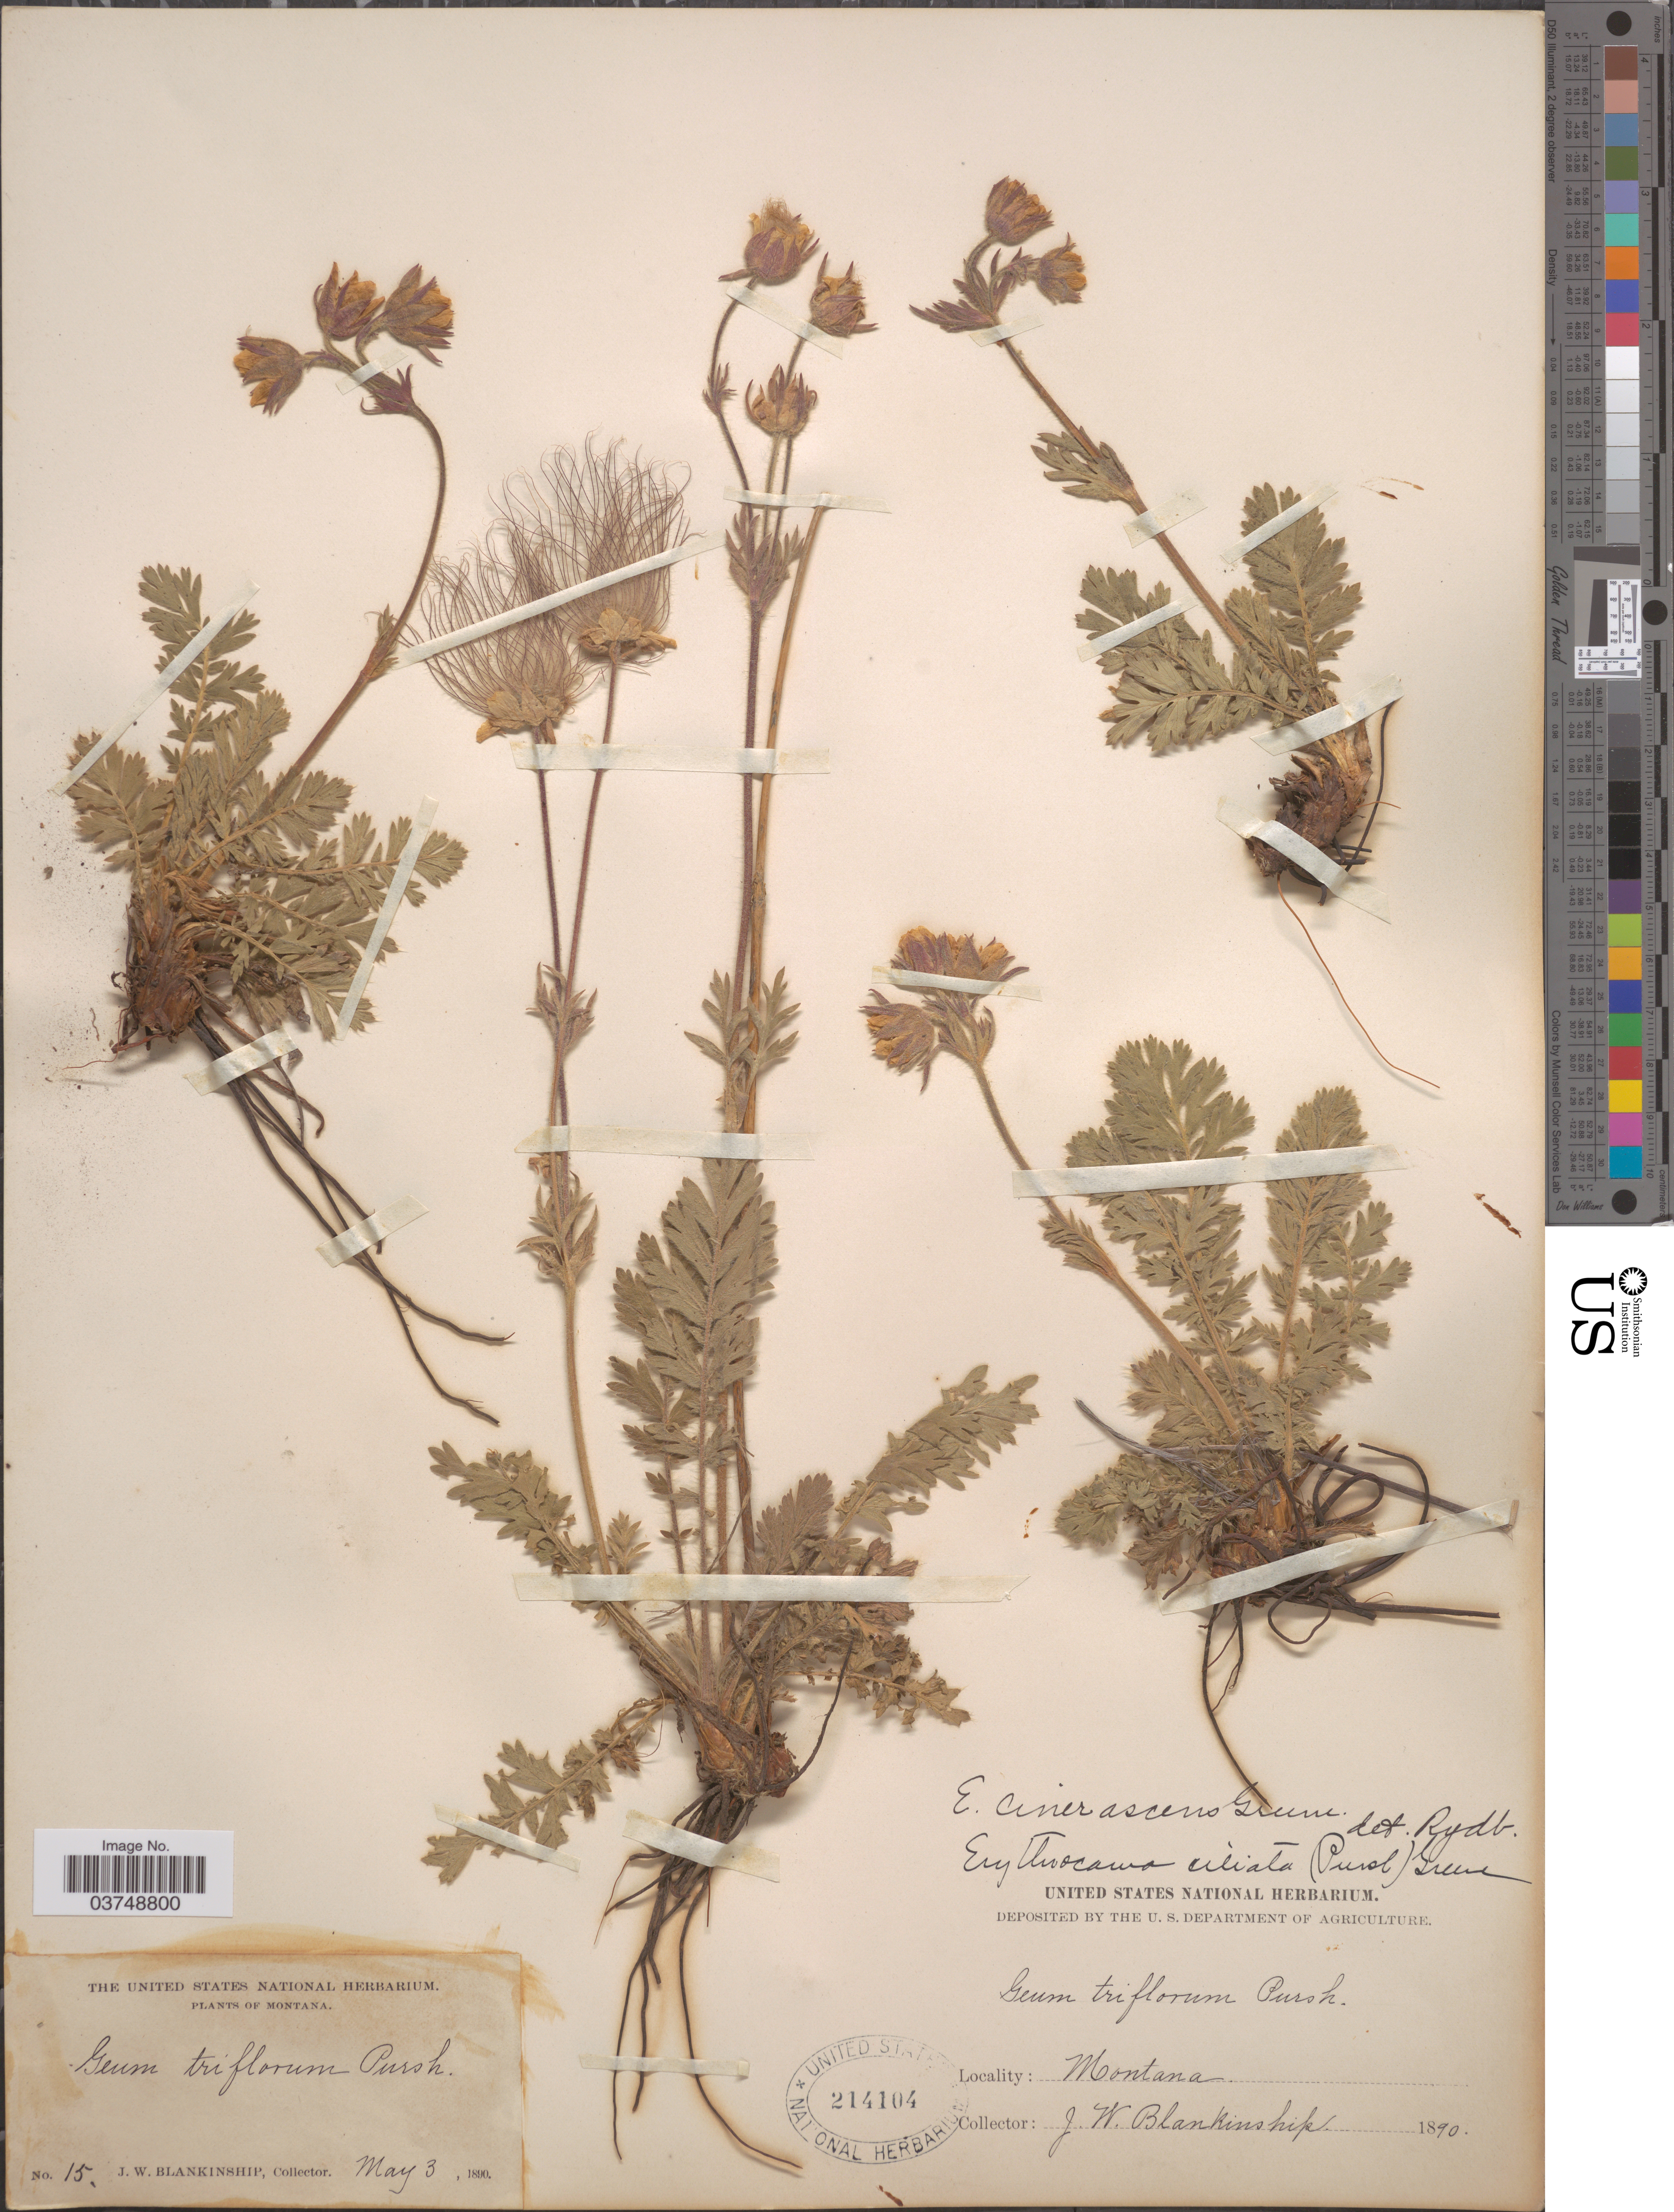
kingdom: Plantae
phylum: Tracheophyta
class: Magnoliopsida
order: Rosales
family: Rosaceae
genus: Geum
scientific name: Geum triflorum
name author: Pursh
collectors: J. W. Blankinship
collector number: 15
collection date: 1890-05-03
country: United States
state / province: Montana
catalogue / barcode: US 214104